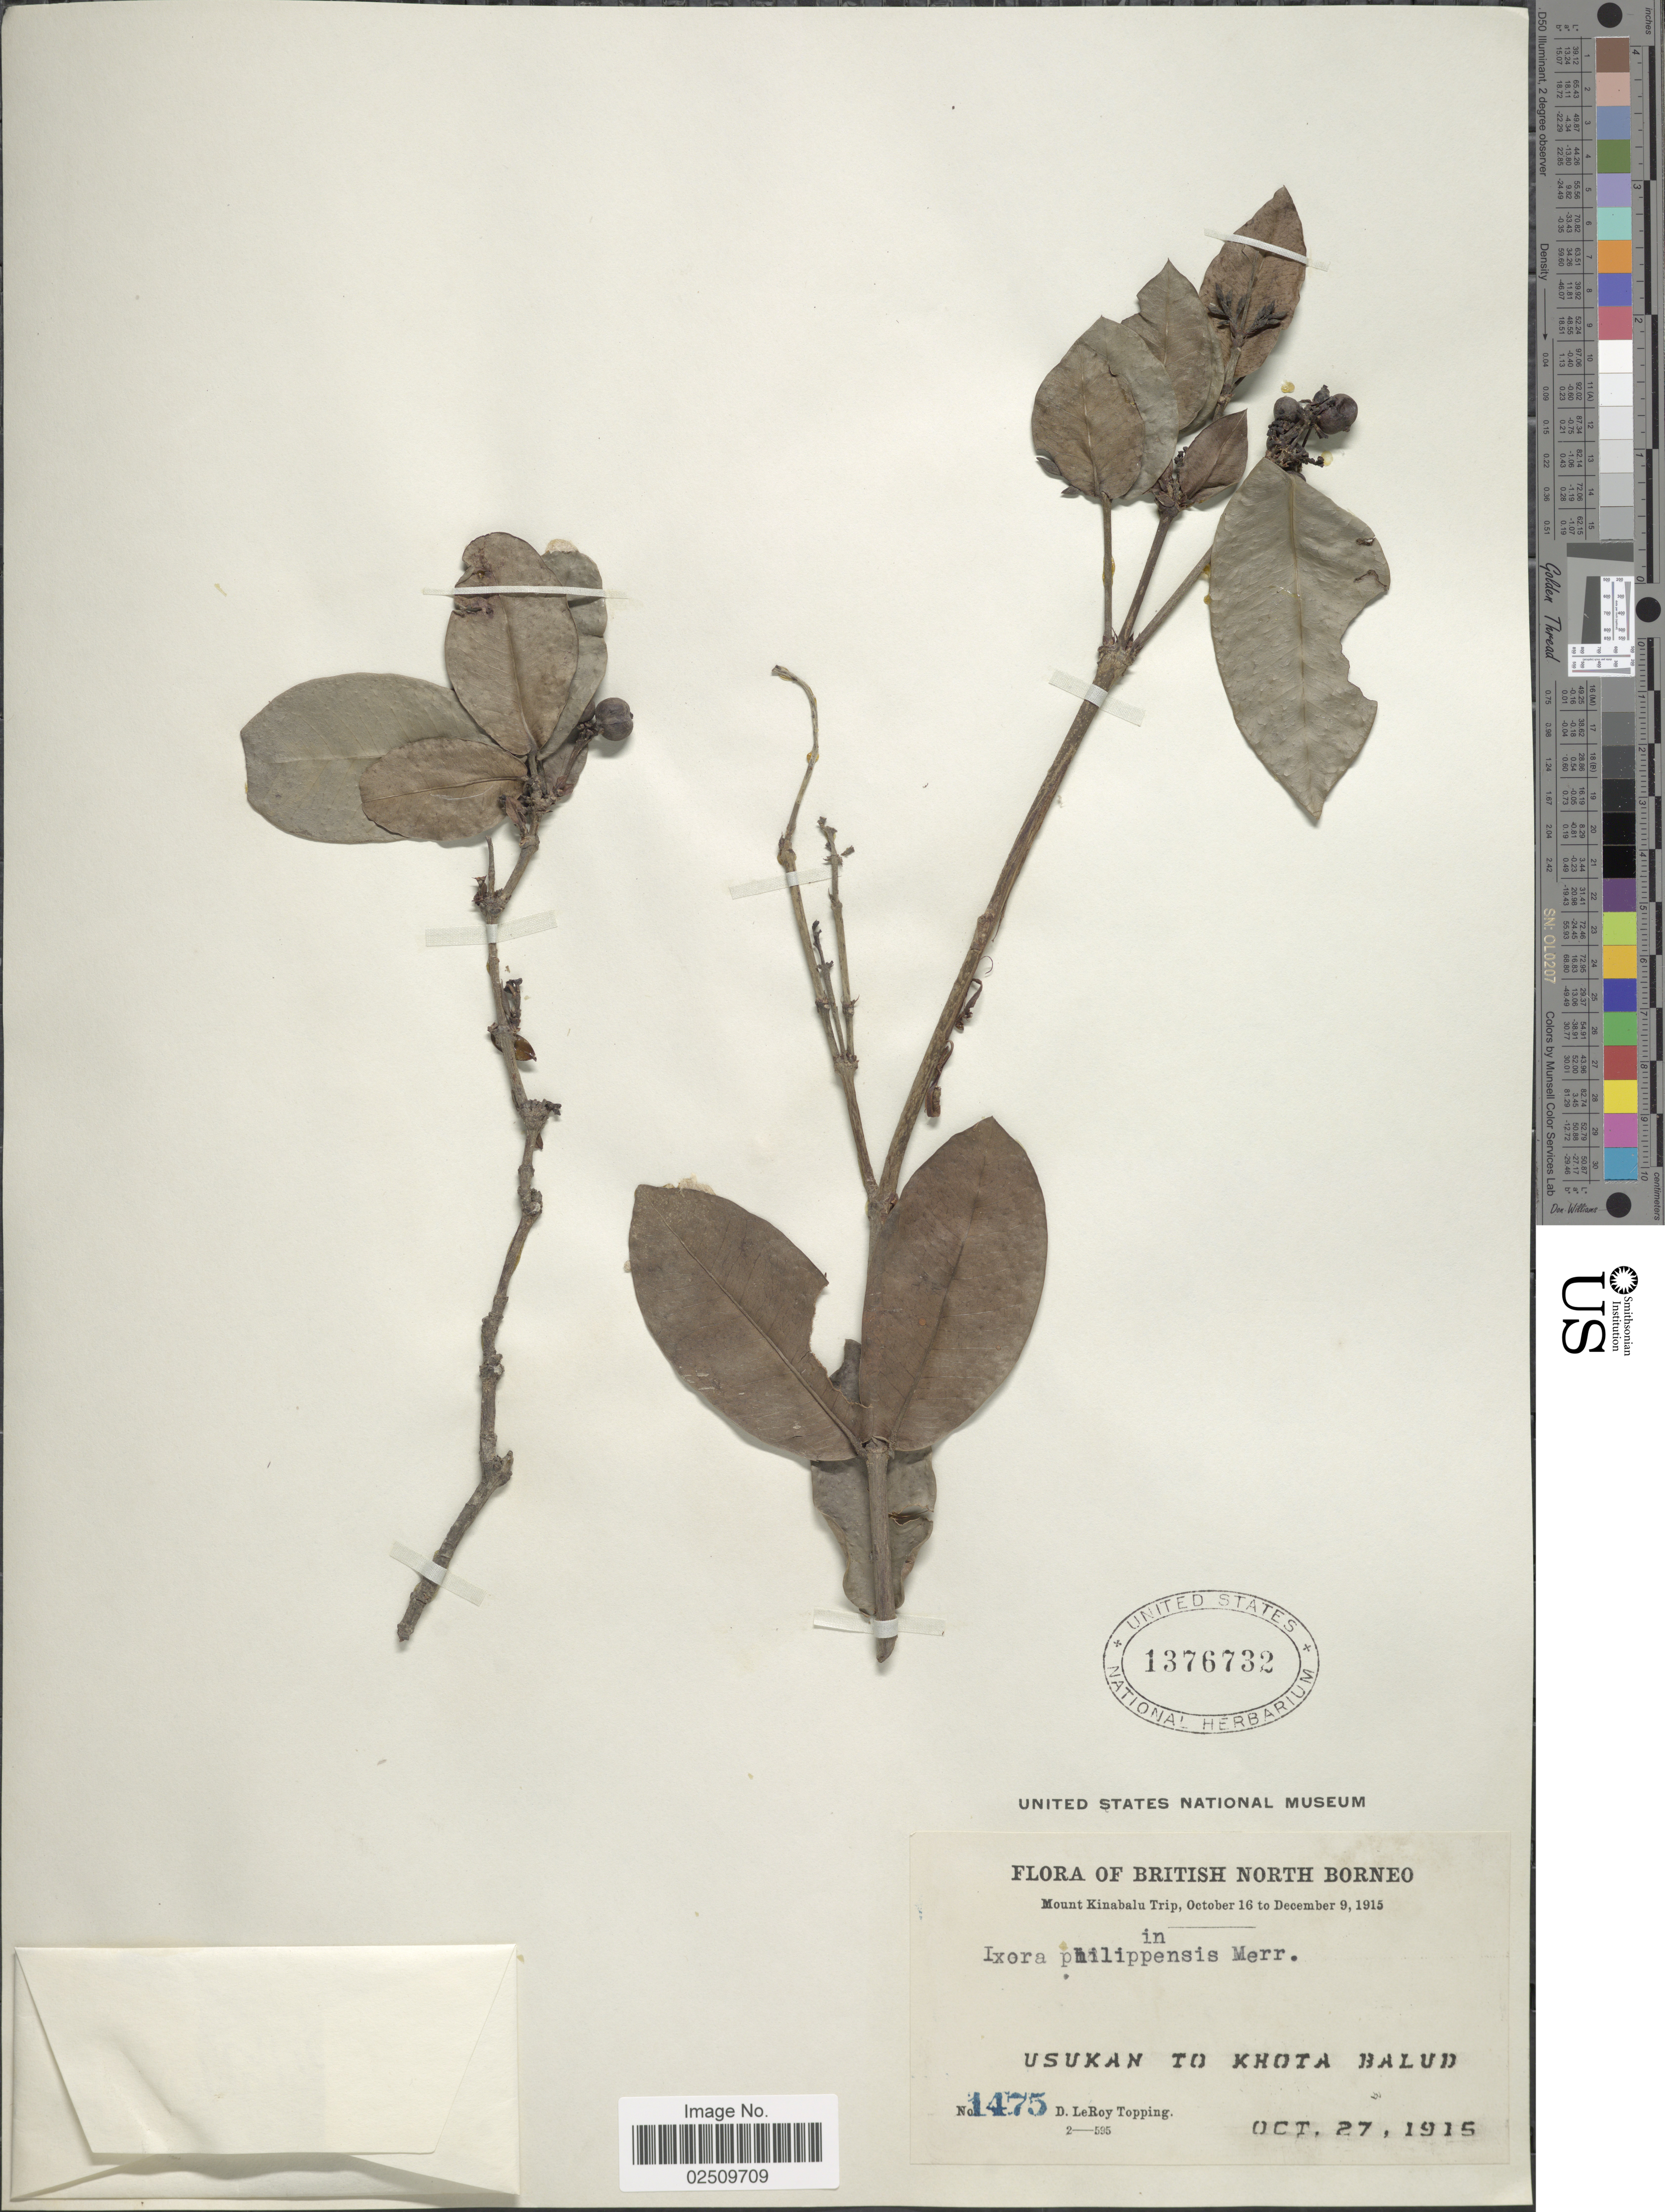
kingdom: Plantae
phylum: Tracheophyta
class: Magnoliopsida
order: Gentianales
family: Rubiaceae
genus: Ixora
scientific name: Ixora philippinensis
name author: Merr.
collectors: D. L. Topping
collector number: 1475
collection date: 1915-10-27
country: Malaysia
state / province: Sabah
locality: British North Borneo, Mount Kinabalu, Usukan to Khota Balud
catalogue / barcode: US 1376732